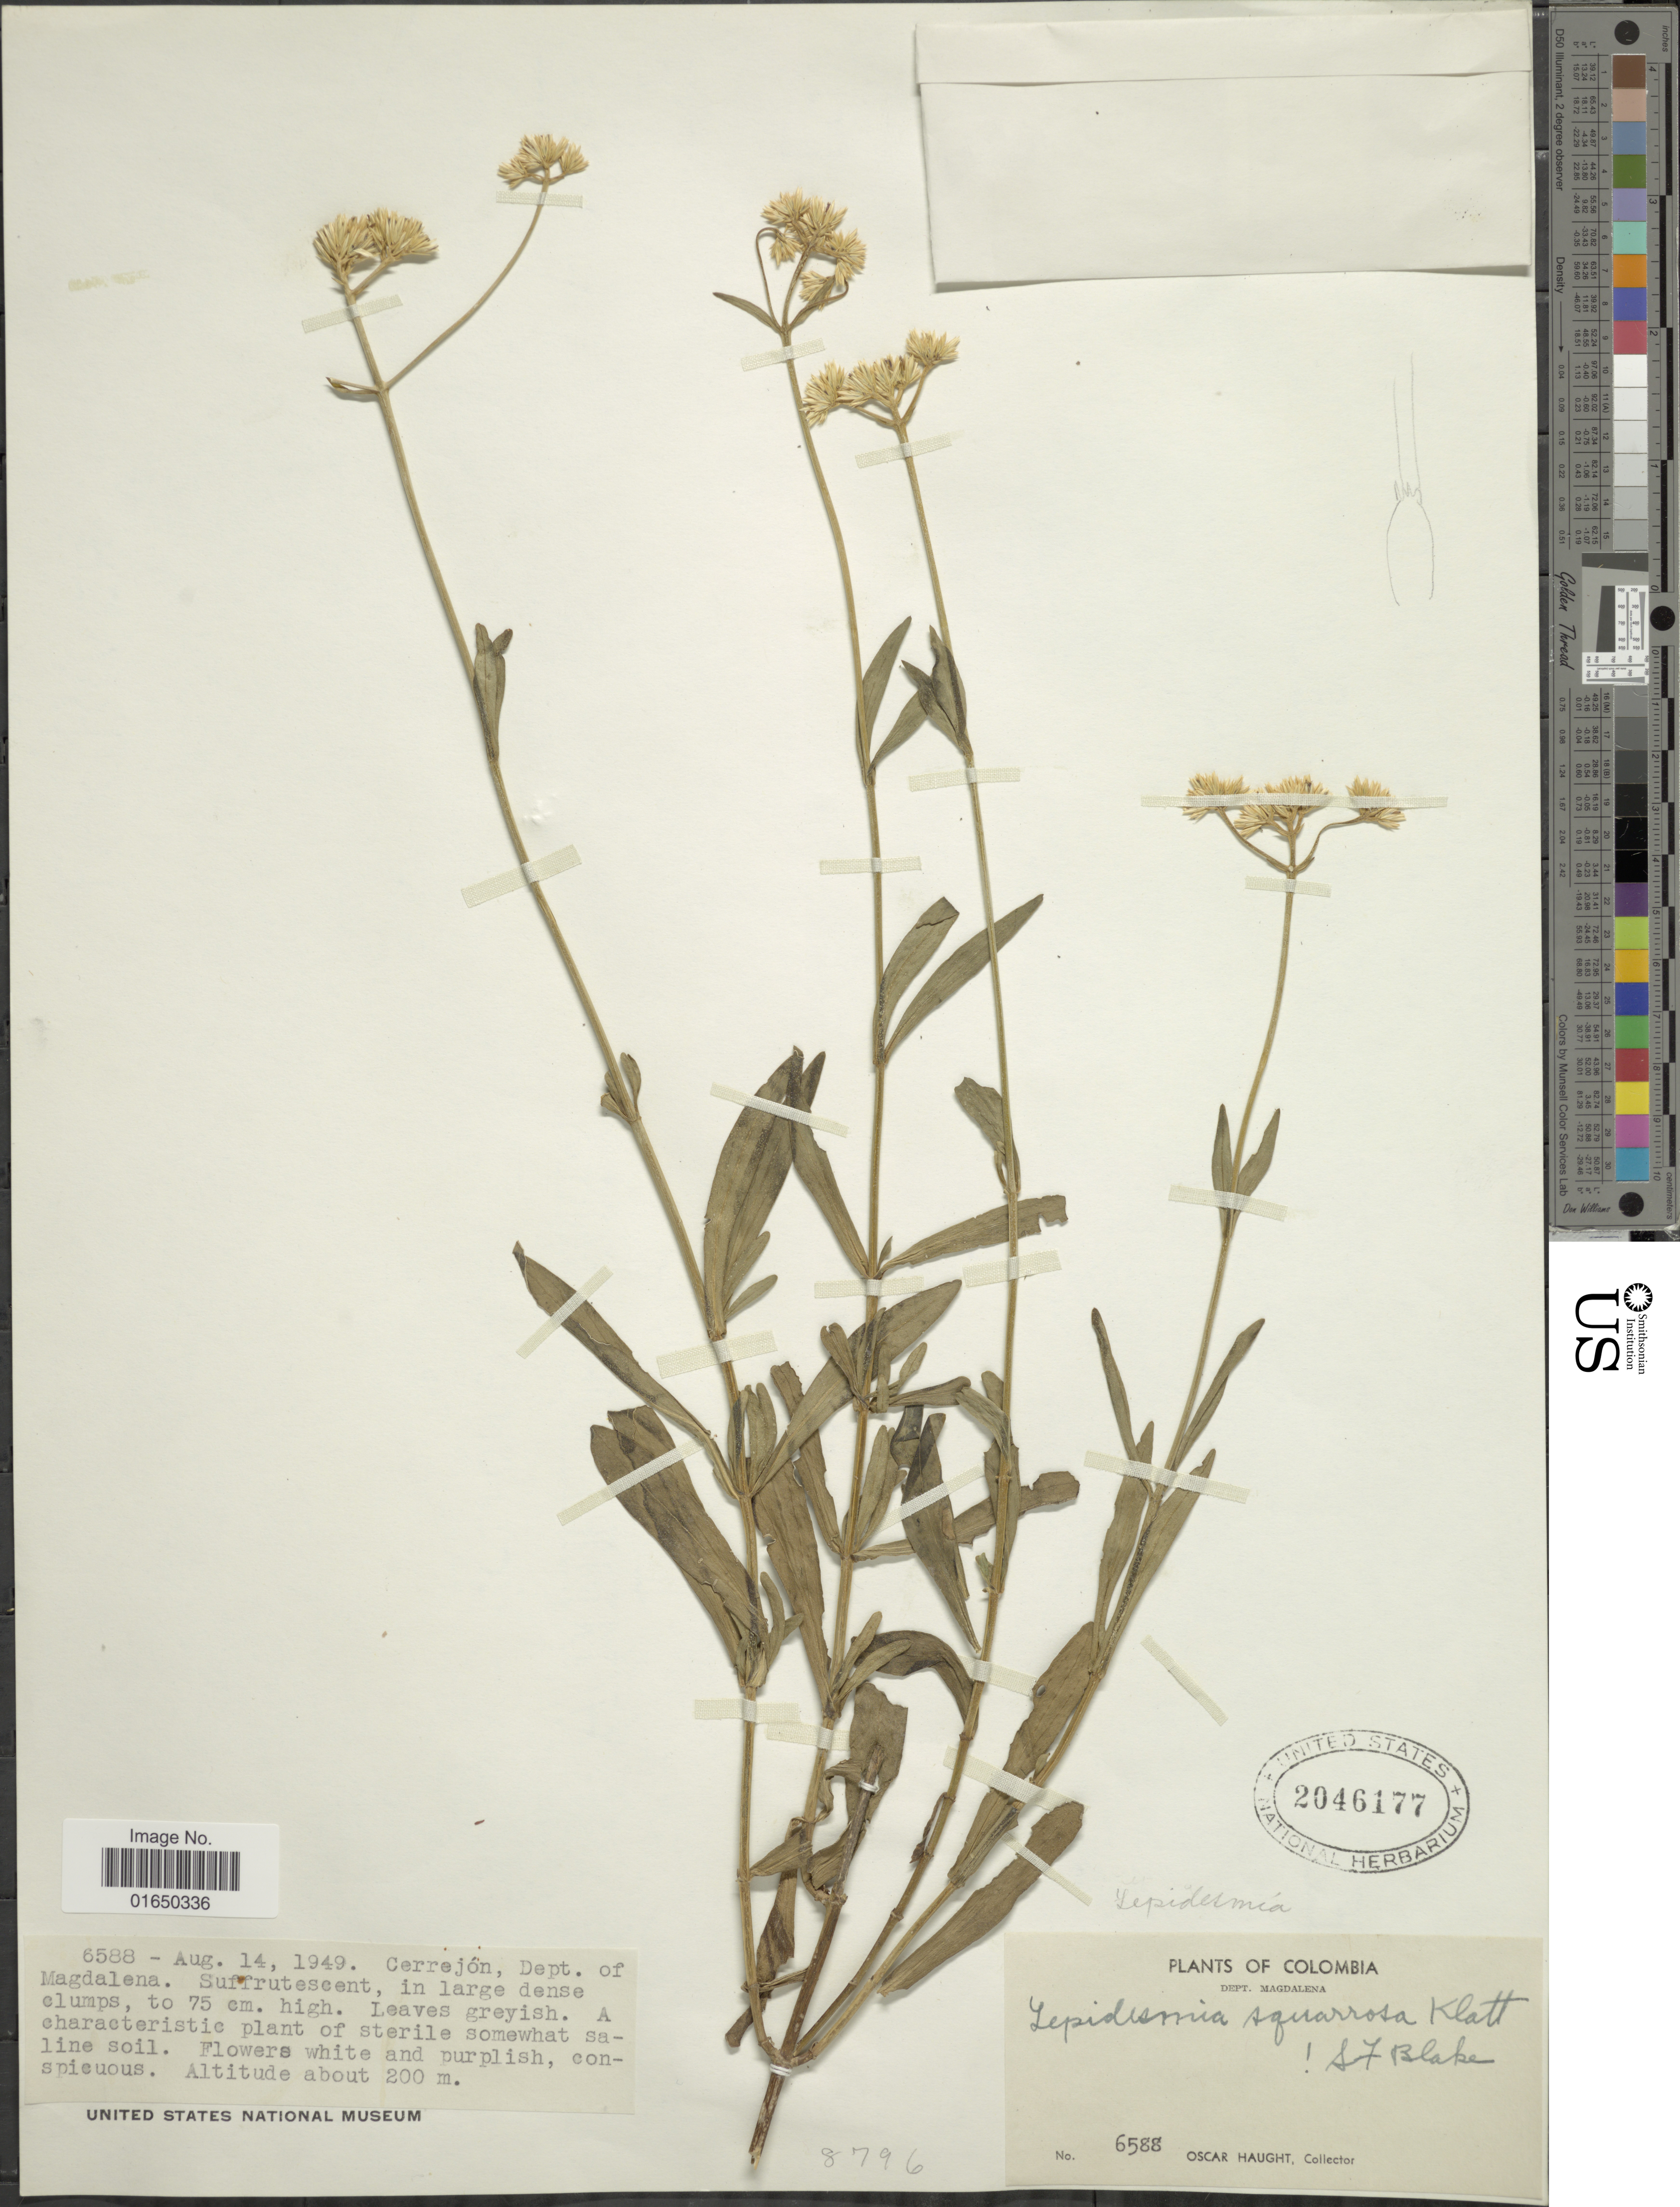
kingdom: Plantae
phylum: Tracheophyta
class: Magnoliopsida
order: Asterales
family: Asteraceae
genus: Lepidesmia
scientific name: Lepidesmia squarrosa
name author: Klatt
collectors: O. L. Haught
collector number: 6588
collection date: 1949-08-14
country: Colombia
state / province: Magdalena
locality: Dept. Magdalena, Cerrejon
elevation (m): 200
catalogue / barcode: US 2046177